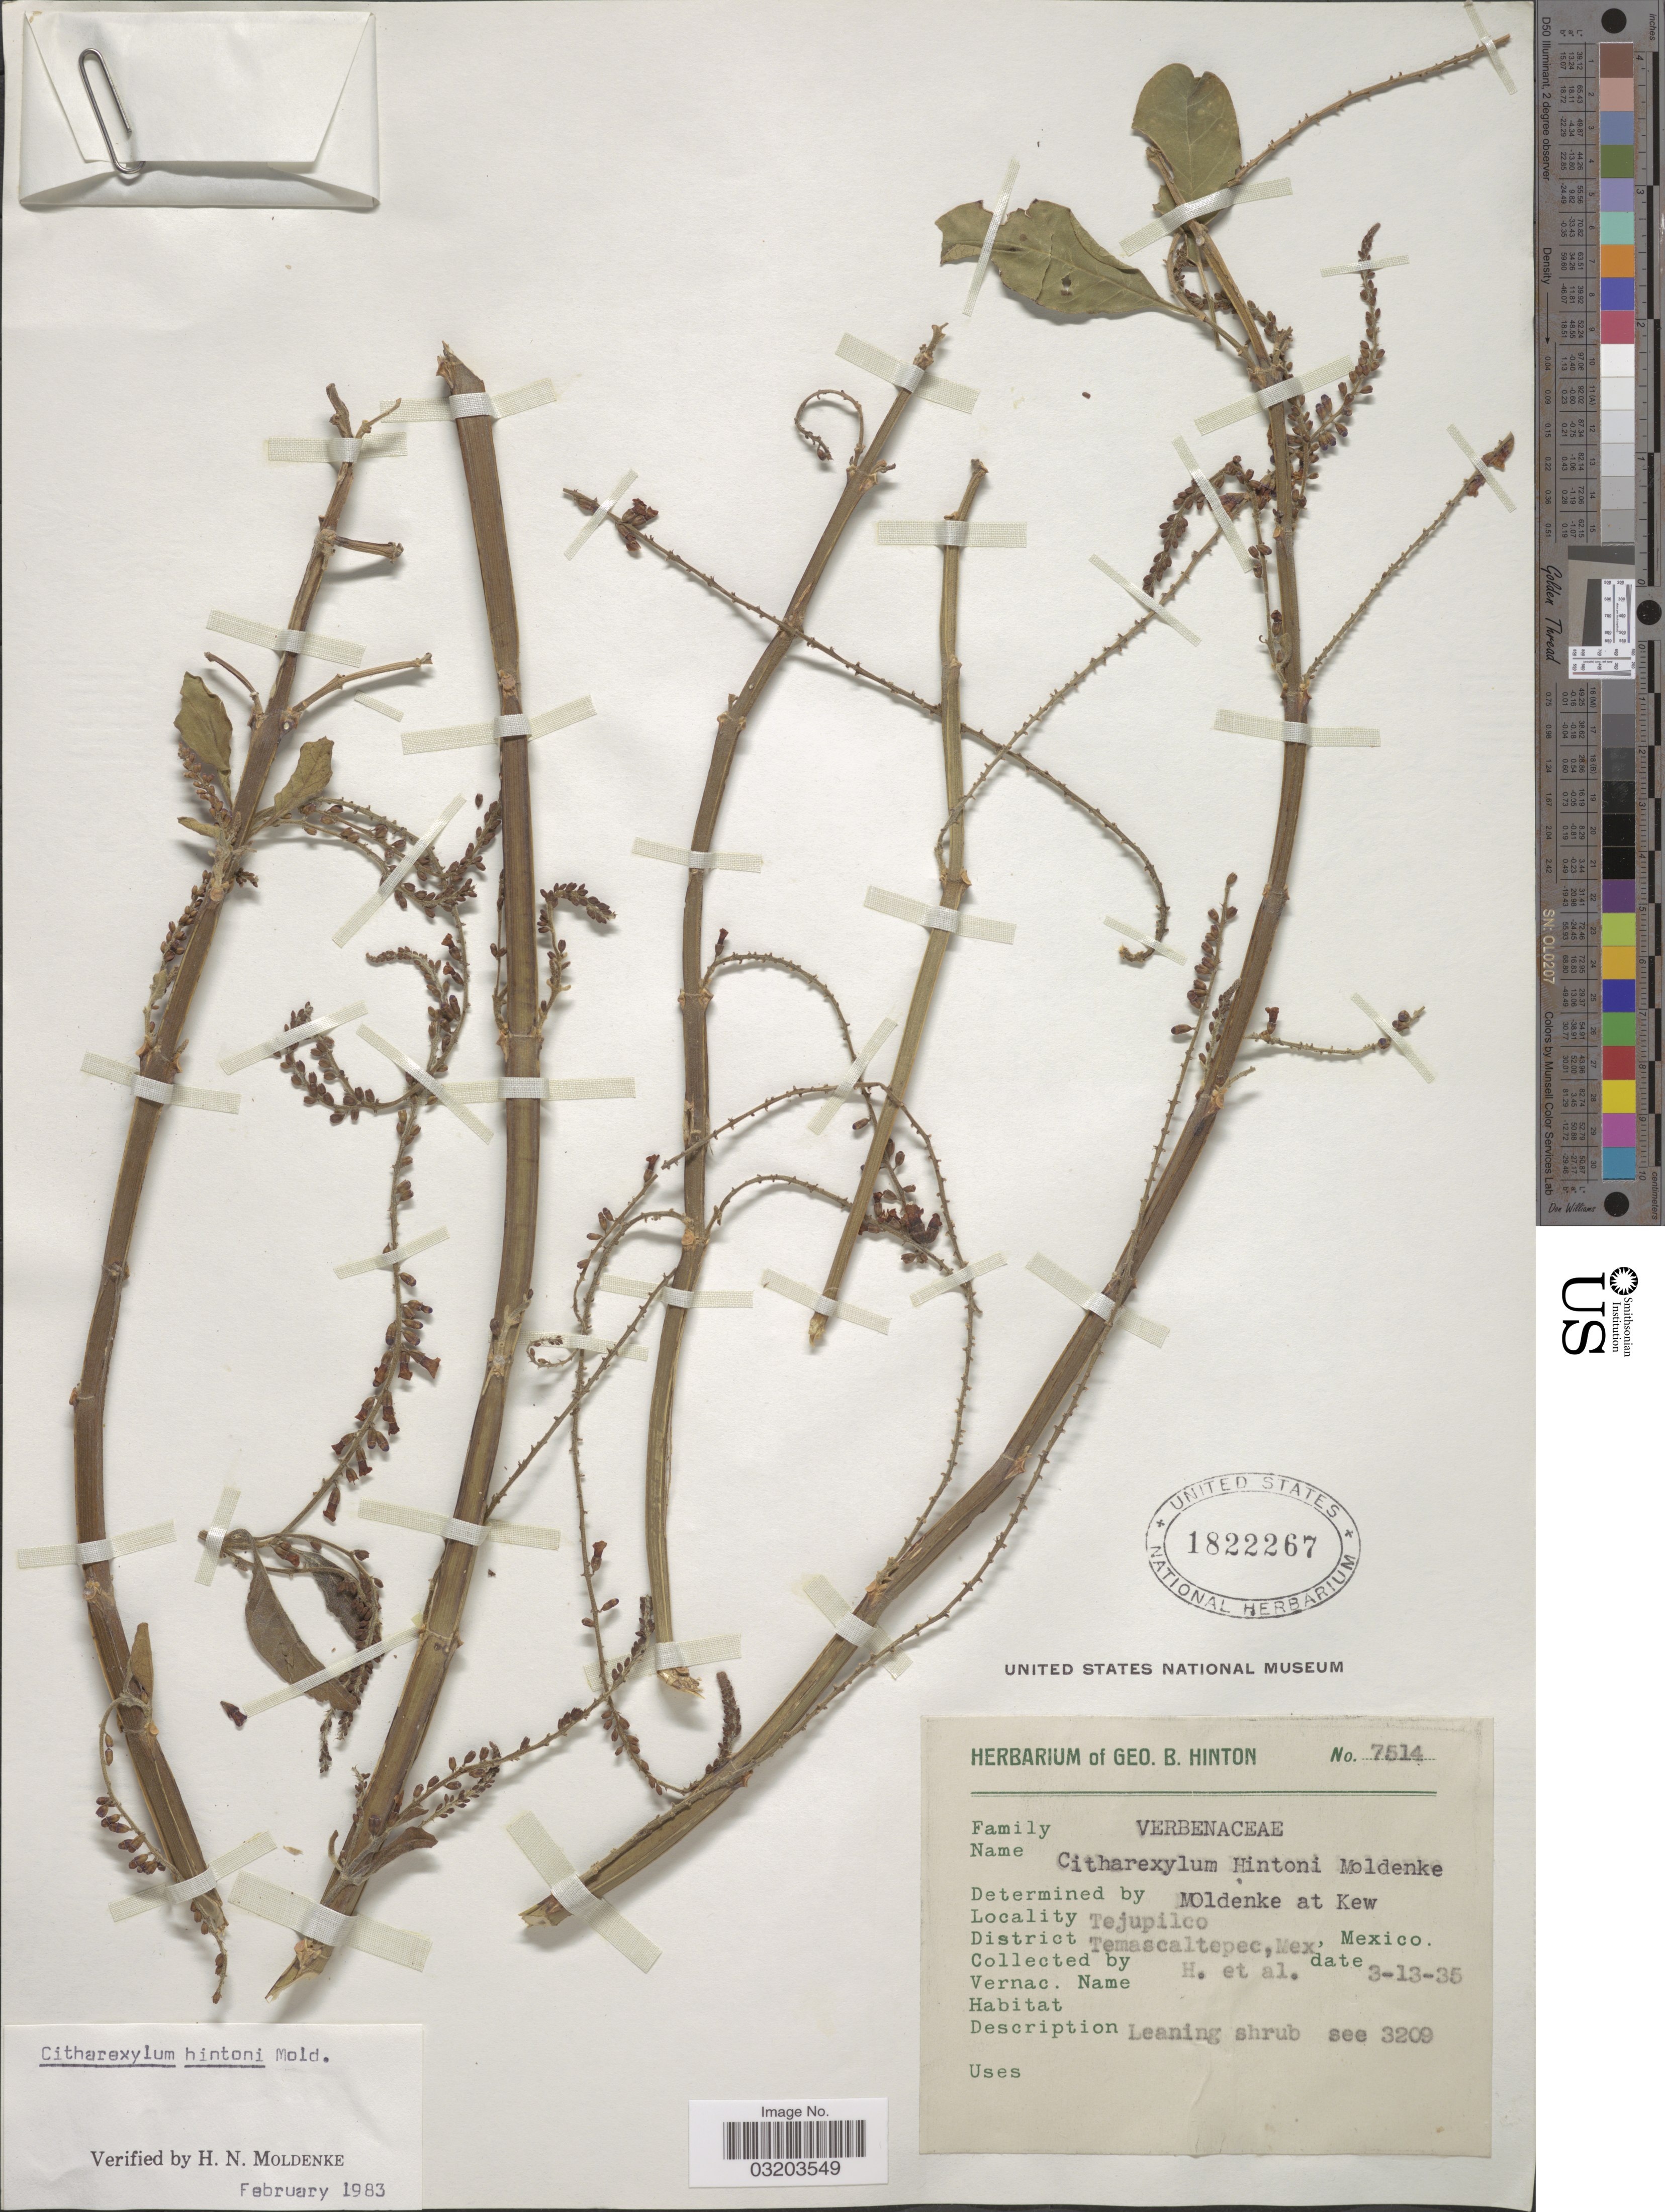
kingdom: Plantae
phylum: Tracheophyta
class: Magnoliopsida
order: Lamiales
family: Verbenaceae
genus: Citharexylum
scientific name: Citharexylum hintonii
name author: Moldenke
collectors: G. B. Hinton & et al.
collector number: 7514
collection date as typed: Transcribed d/m/y: 13/3/35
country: Mexico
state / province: México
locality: Tejupilco. District Temascaltepec, Méx.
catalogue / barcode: US 1822267